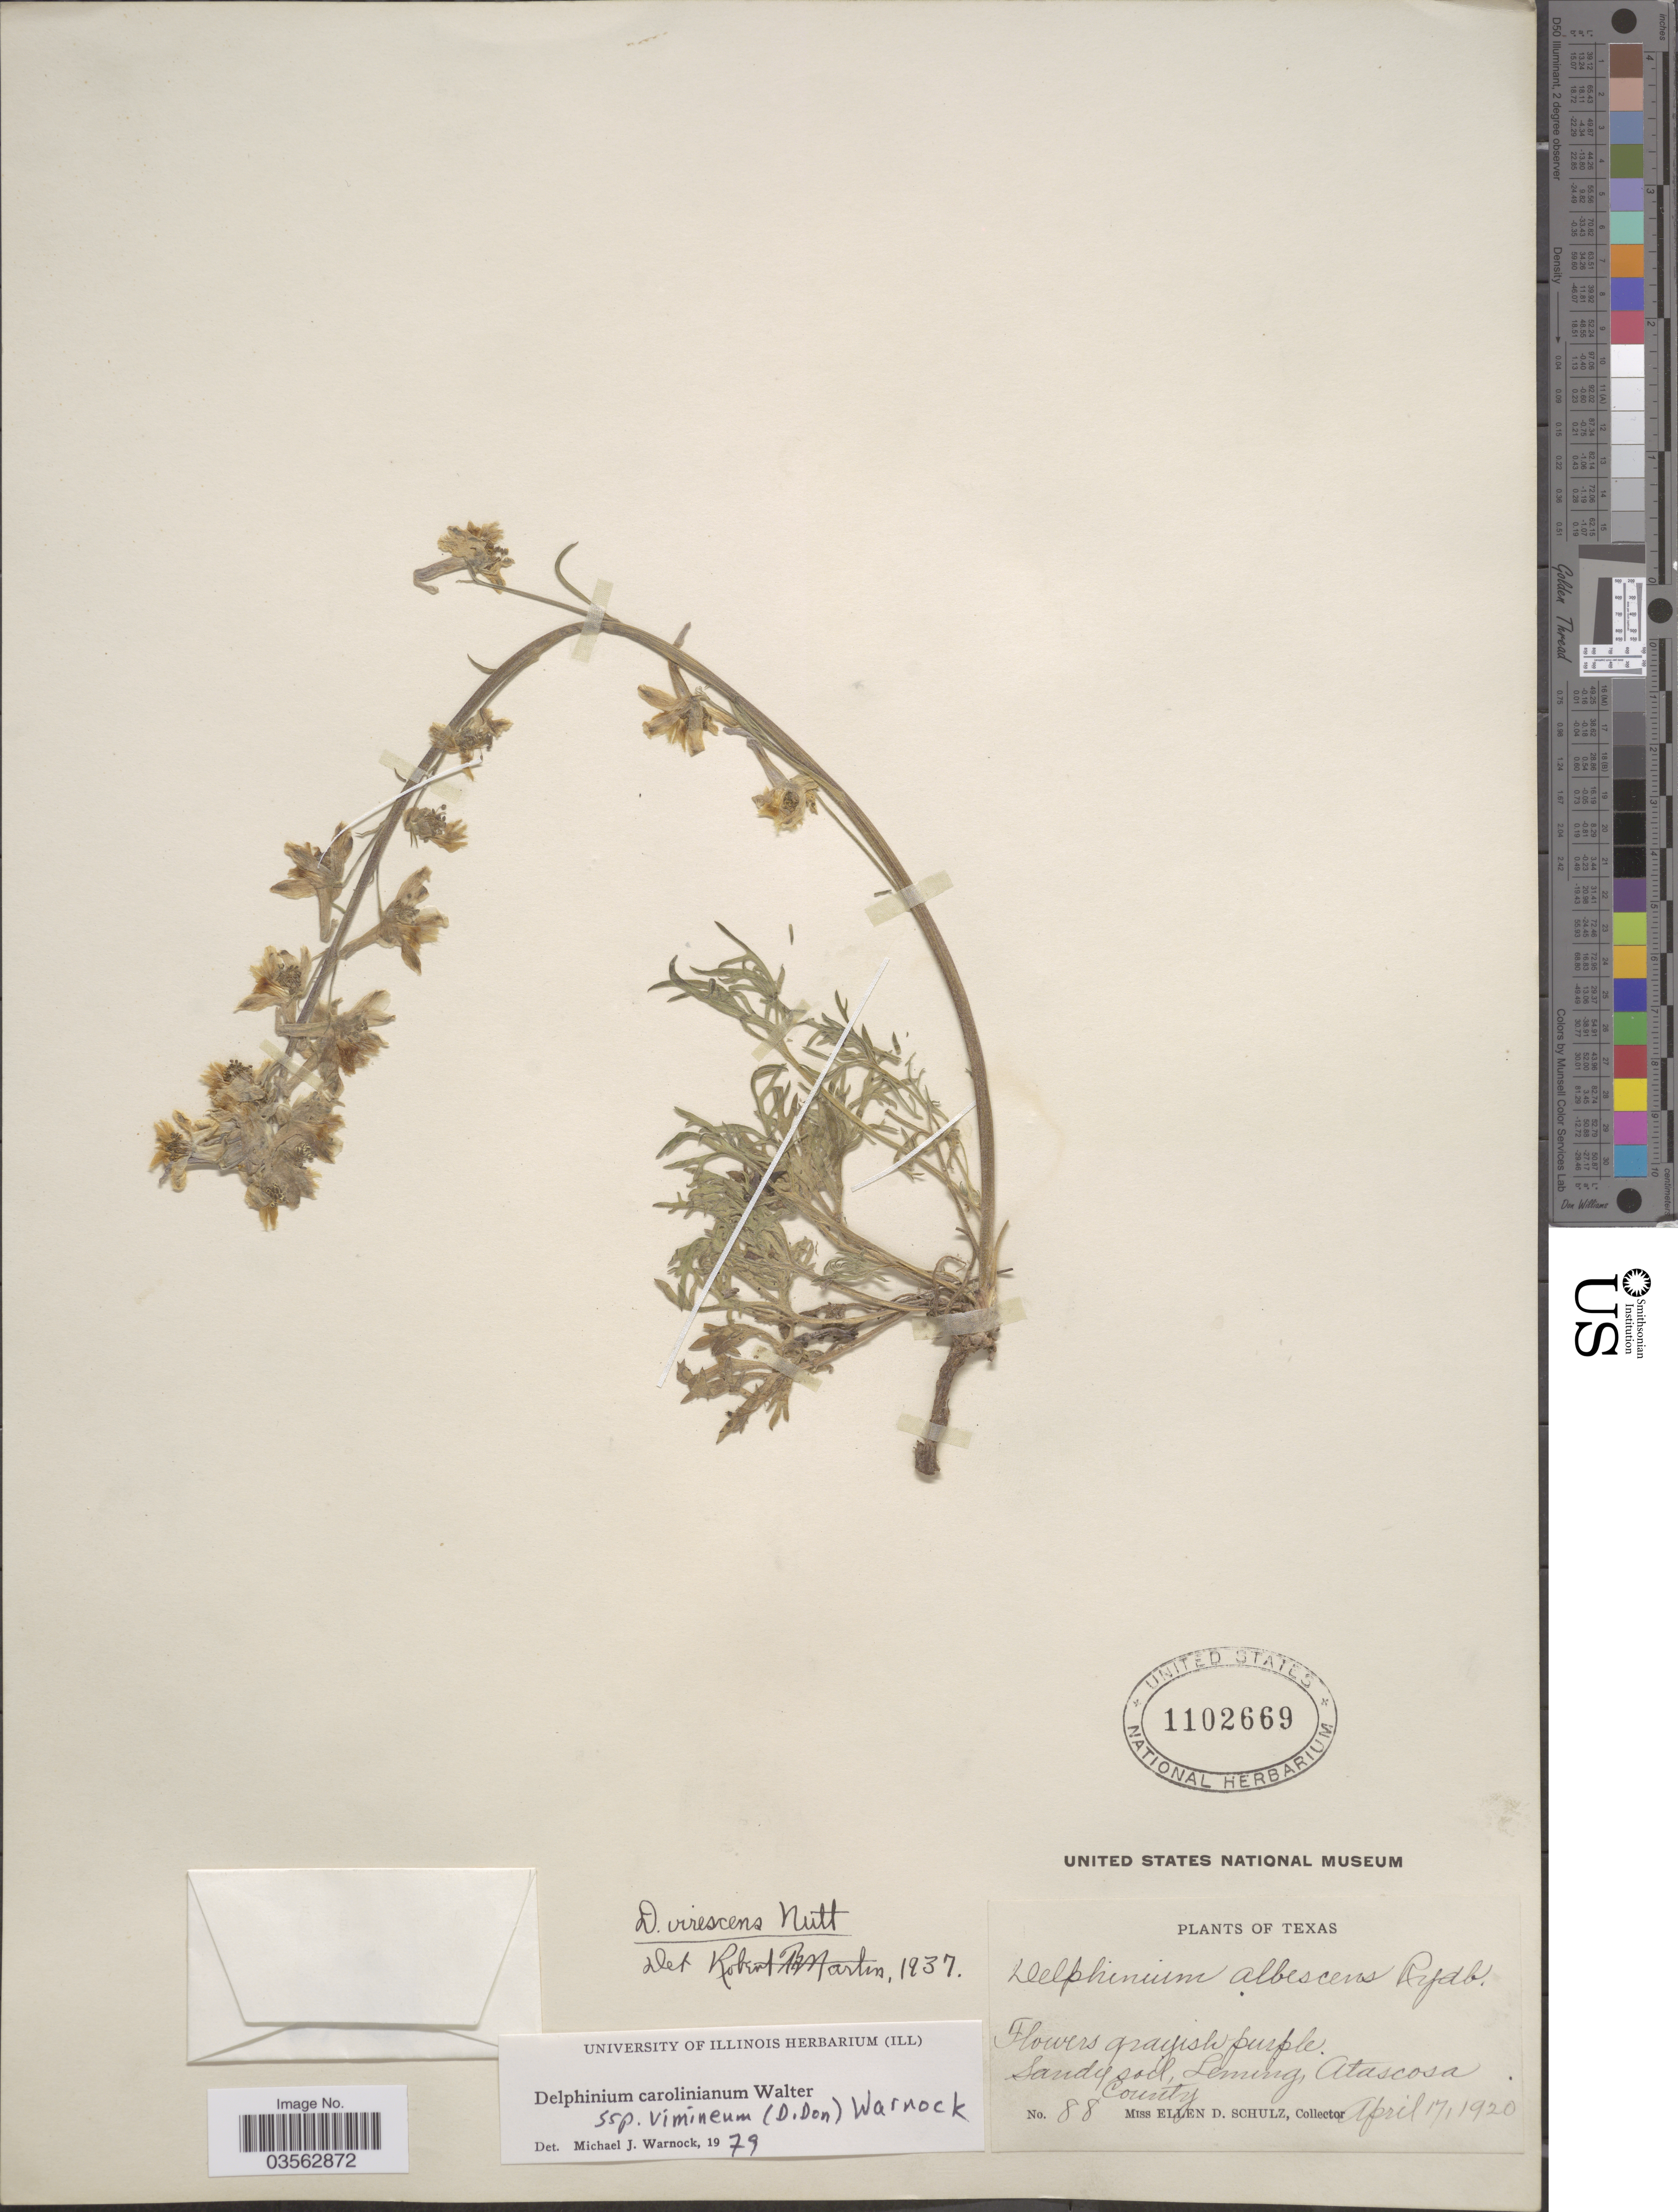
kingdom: Plantae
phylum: Tracheophyta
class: Magnoliopsida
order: Ranunculales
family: Ranunculaceae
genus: Delphinium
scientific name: Delphinium carolinianum subsp. vimineum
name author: Walter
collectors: E. D. Schulz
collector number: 88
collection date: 1920-04-17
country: United States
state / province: Texas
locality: Sandy soil, Leming, Atascosa County.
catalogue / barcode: US 1102669